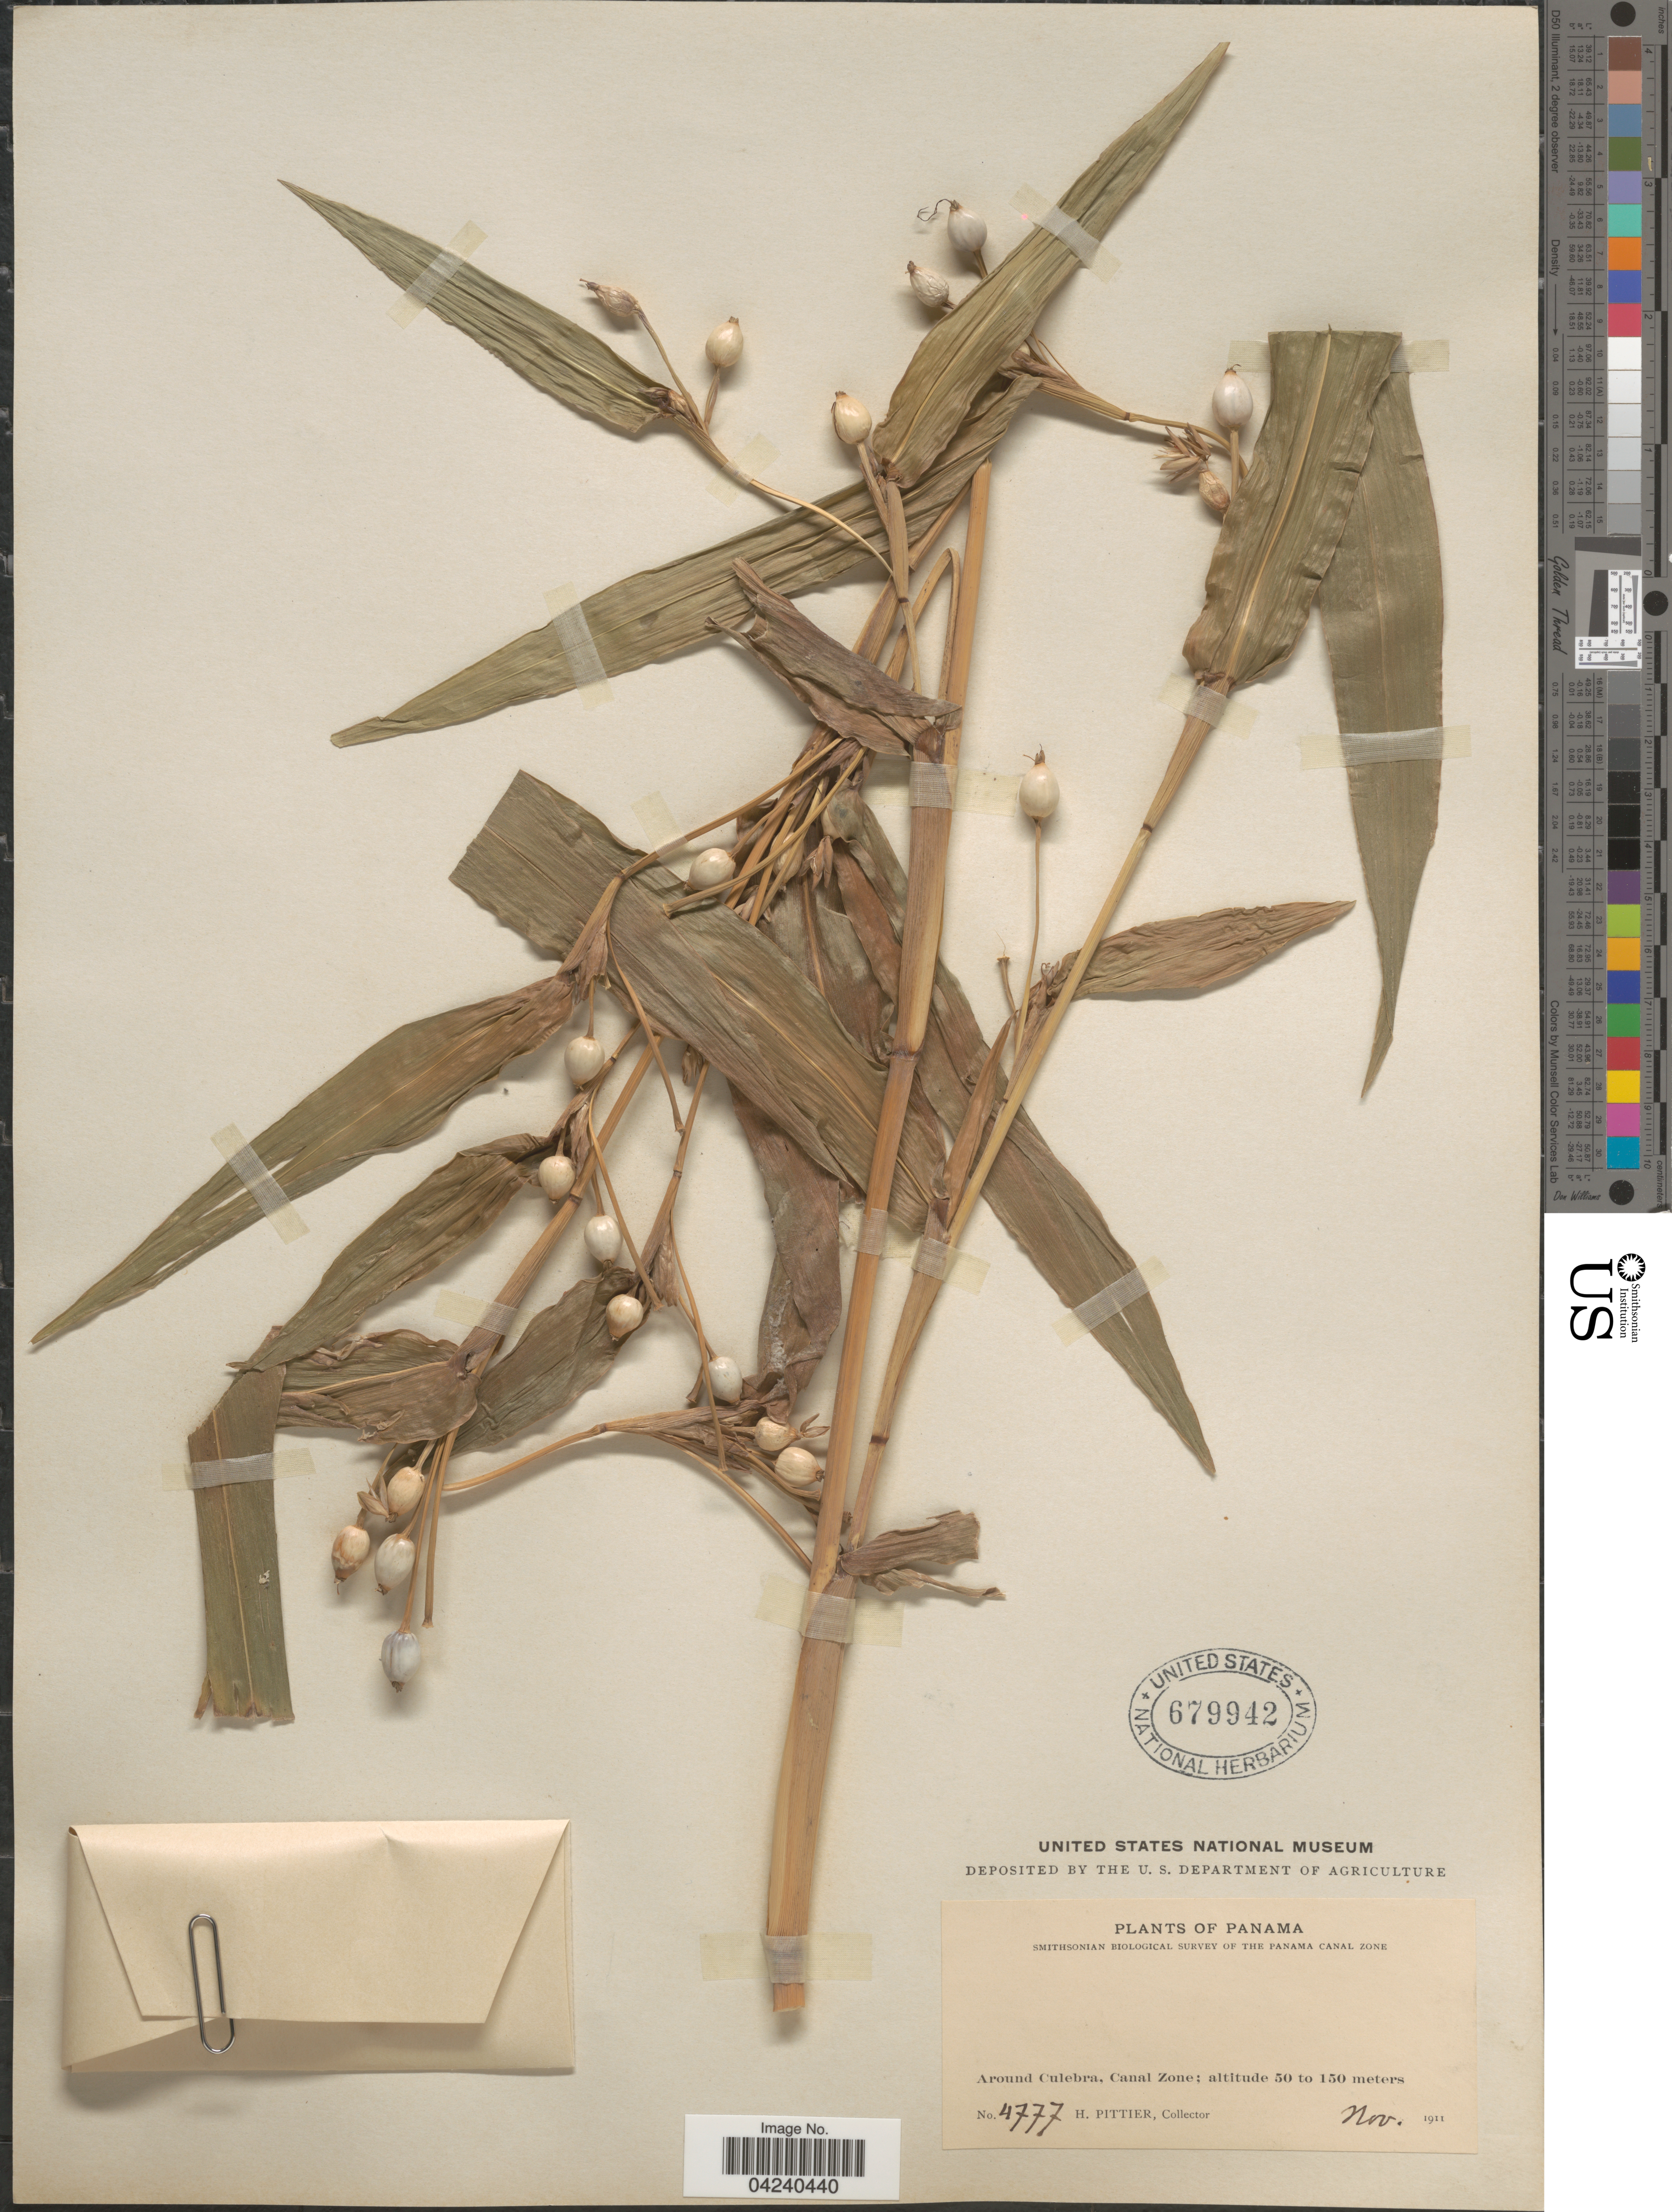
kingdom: Plantae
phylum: Tracheophyta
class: Liliopsida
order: Poales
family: Poaceae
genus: Coix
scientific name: Coix lacryma-jobi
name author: L.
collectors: H. F. Pittier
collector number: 4777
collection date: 1911-11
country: Panama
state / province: Colón / Panamá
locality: Smithsonian Biological Survey of the Panama Canal Zone. Around Culebra, Canal Zone.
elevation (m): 50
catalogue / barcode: US 679942